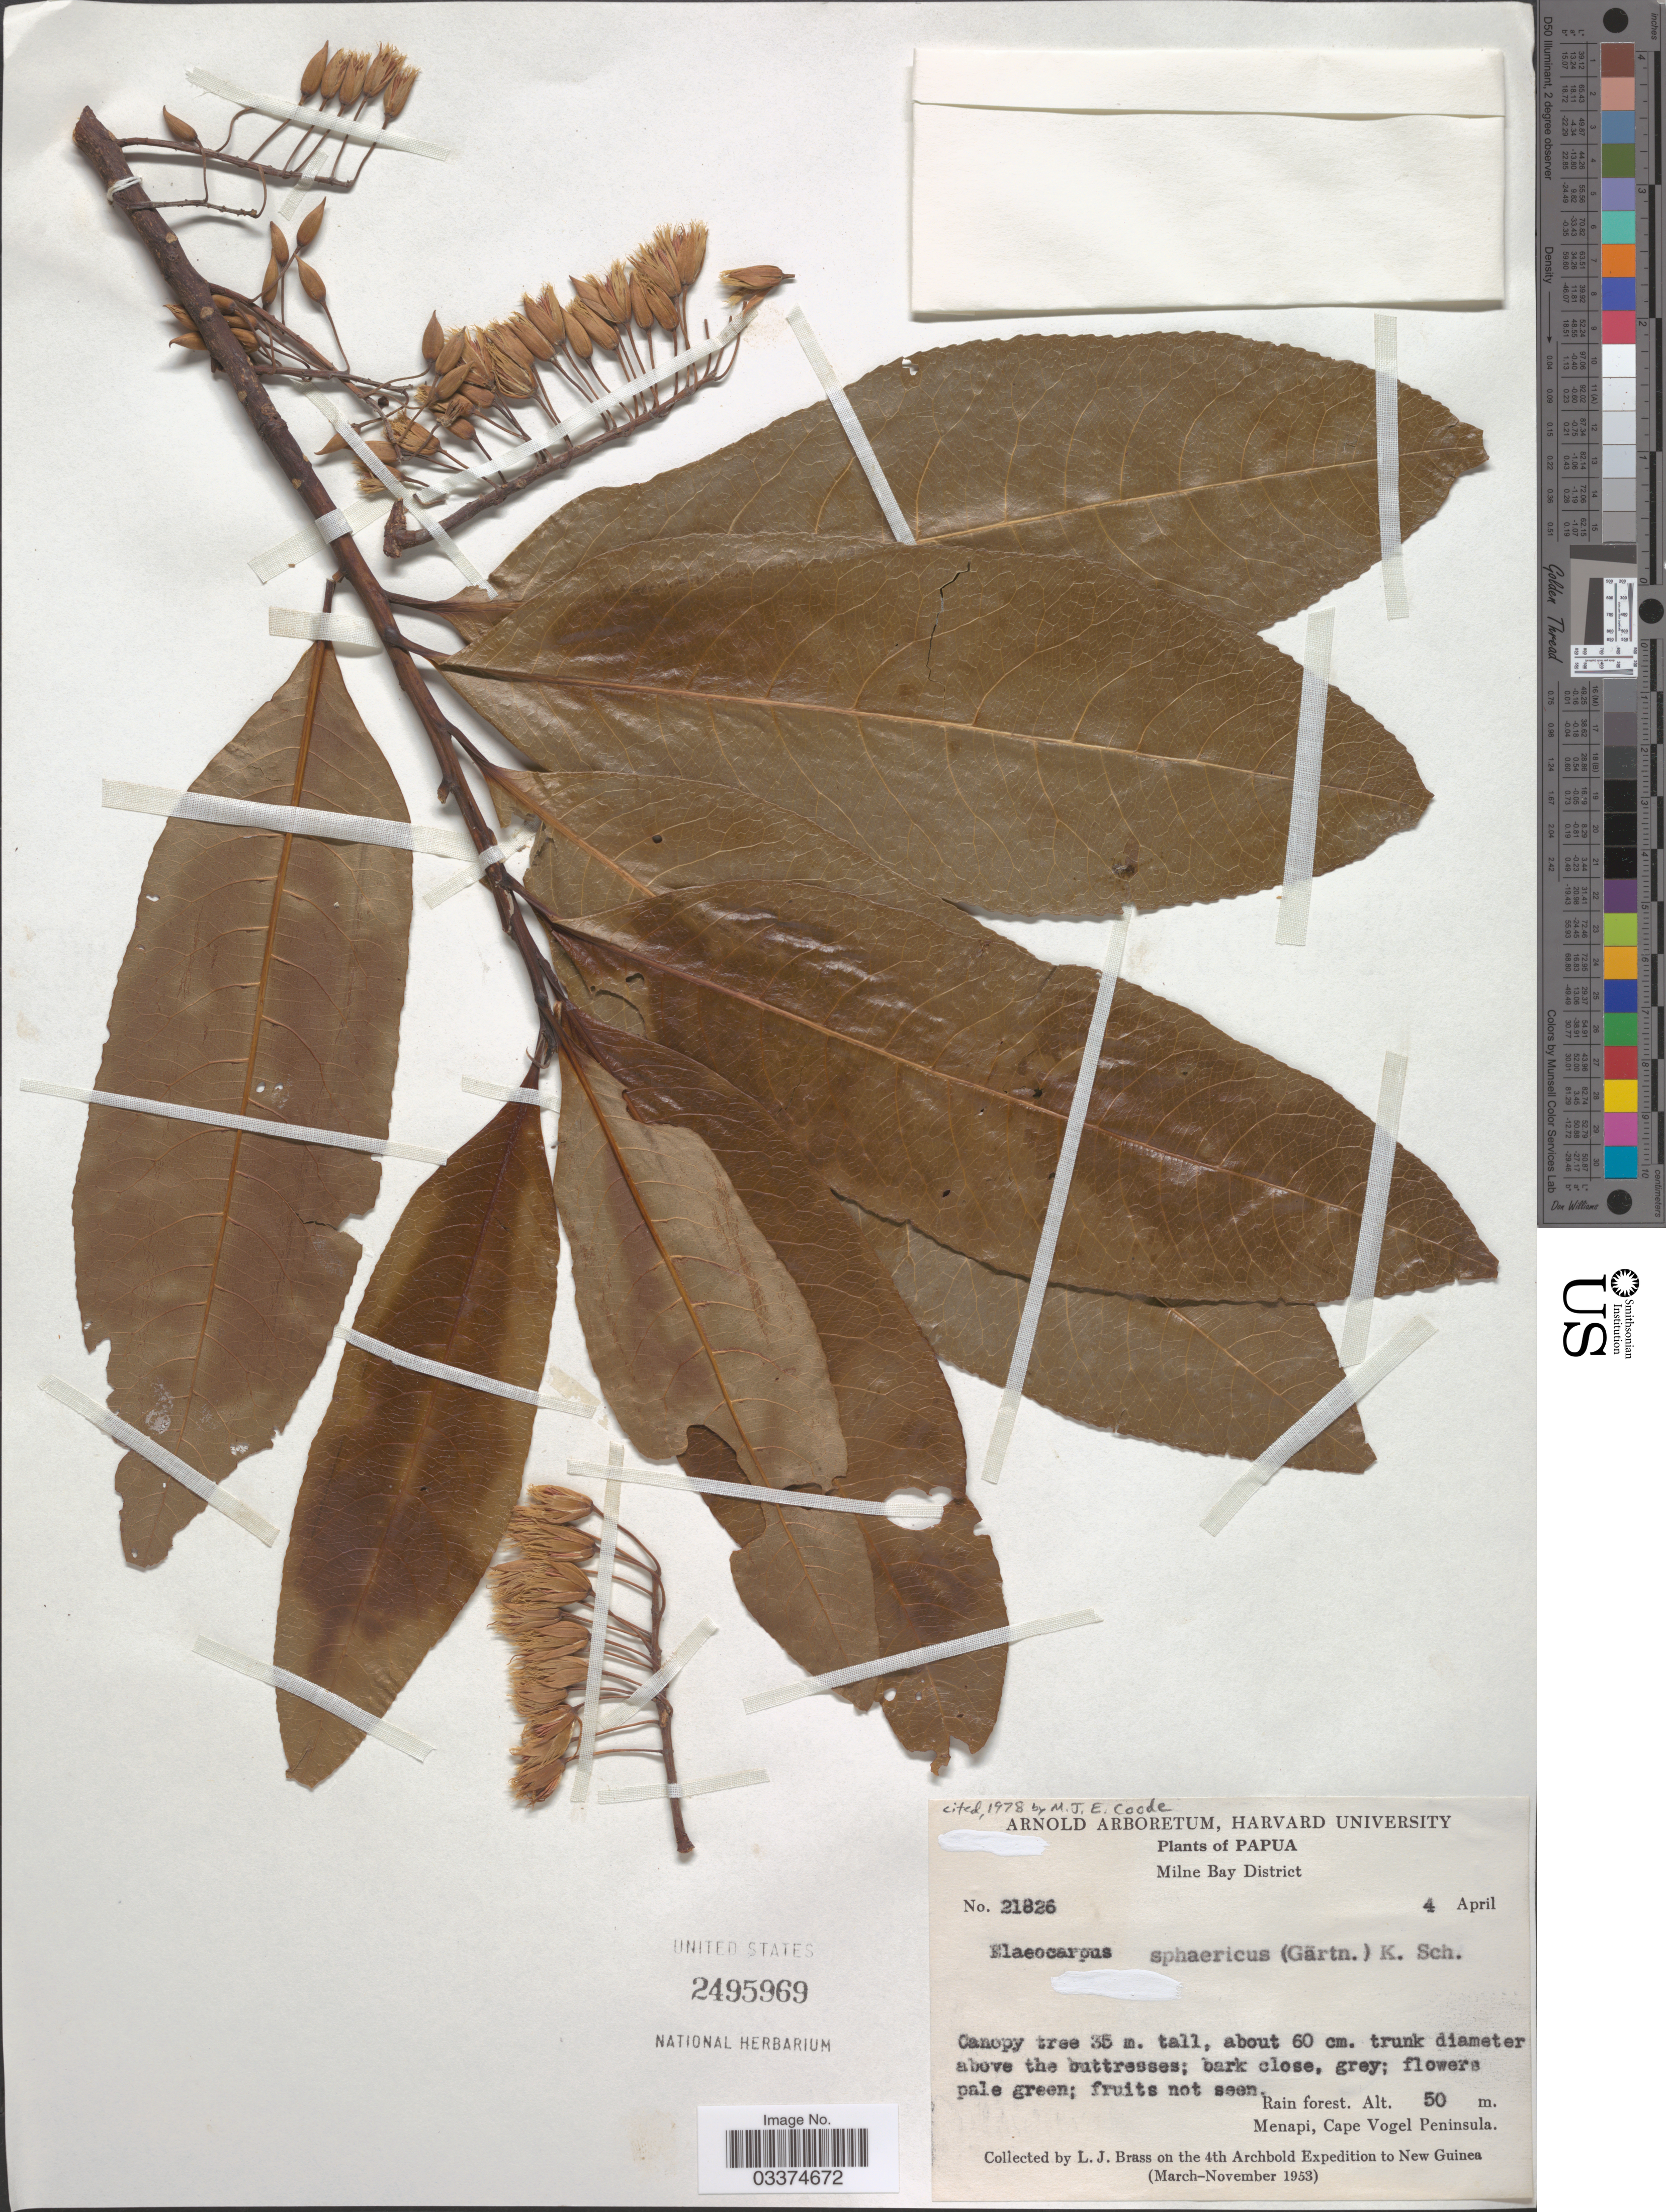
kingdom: Plantae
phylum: Tracheophyta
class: Magnoliopsida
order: Oxalidales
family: Elaeocarpaceae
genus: Elaeocarpus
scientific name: Elaeocarpus angustifolius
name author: Blume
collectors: L. J. Brass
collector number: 21826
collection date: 1953-04-04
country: Papua New Guinea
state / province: Milne Bay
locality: Papua, Milne Bay District, Menapi, Cape Vogel Peninsula.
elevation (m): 50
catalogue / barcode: US 2495969